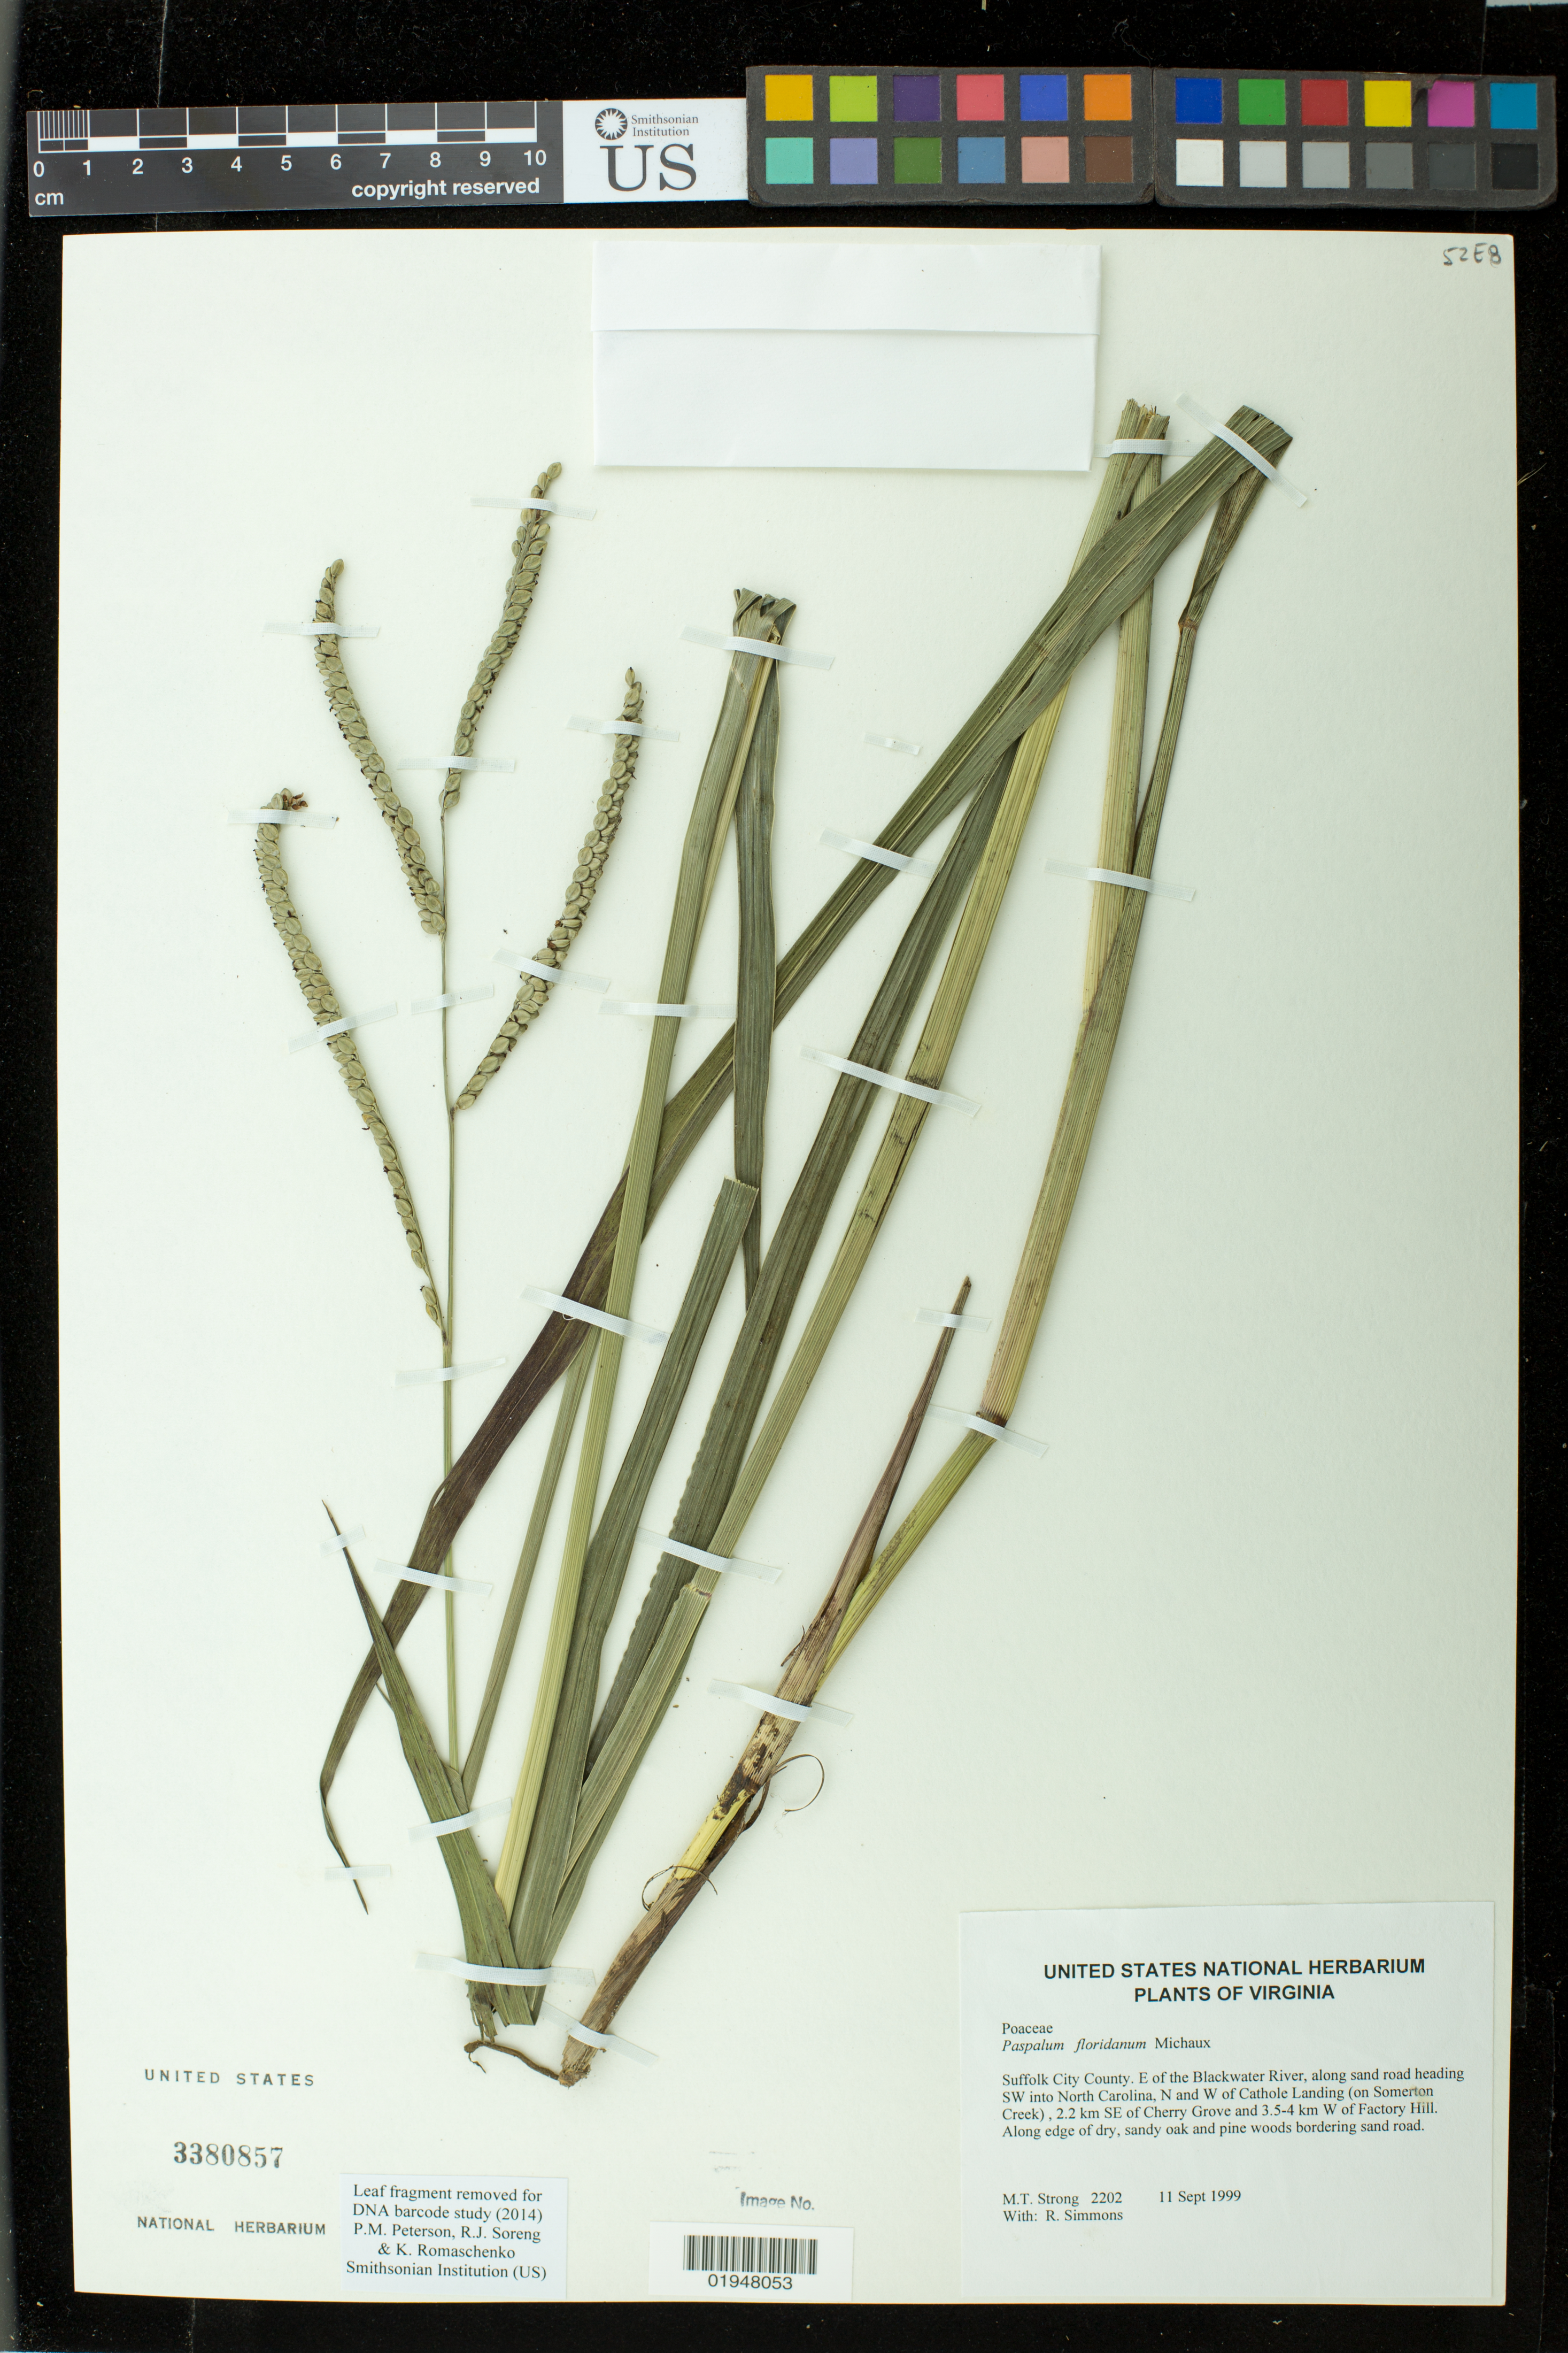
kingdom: Plantae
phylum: Tracheophyta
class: Liliopsida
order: Poales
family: Poaceae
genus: Paspalum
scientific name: Paspalum floridanum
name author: Michx.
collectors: M. T. Strong & R. Simmons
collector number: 2202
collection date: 1999-09-11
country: United States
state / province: Virginia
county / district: City of Suffolk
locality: E. of the Blackwater River, along sand road heading into North Carolina, N and W of Cathole Landing (on Somerton creek), 2.2 km SE of Cherry Grove and 3.5-4 km W of Factory Hill.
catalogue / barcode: US 3380857